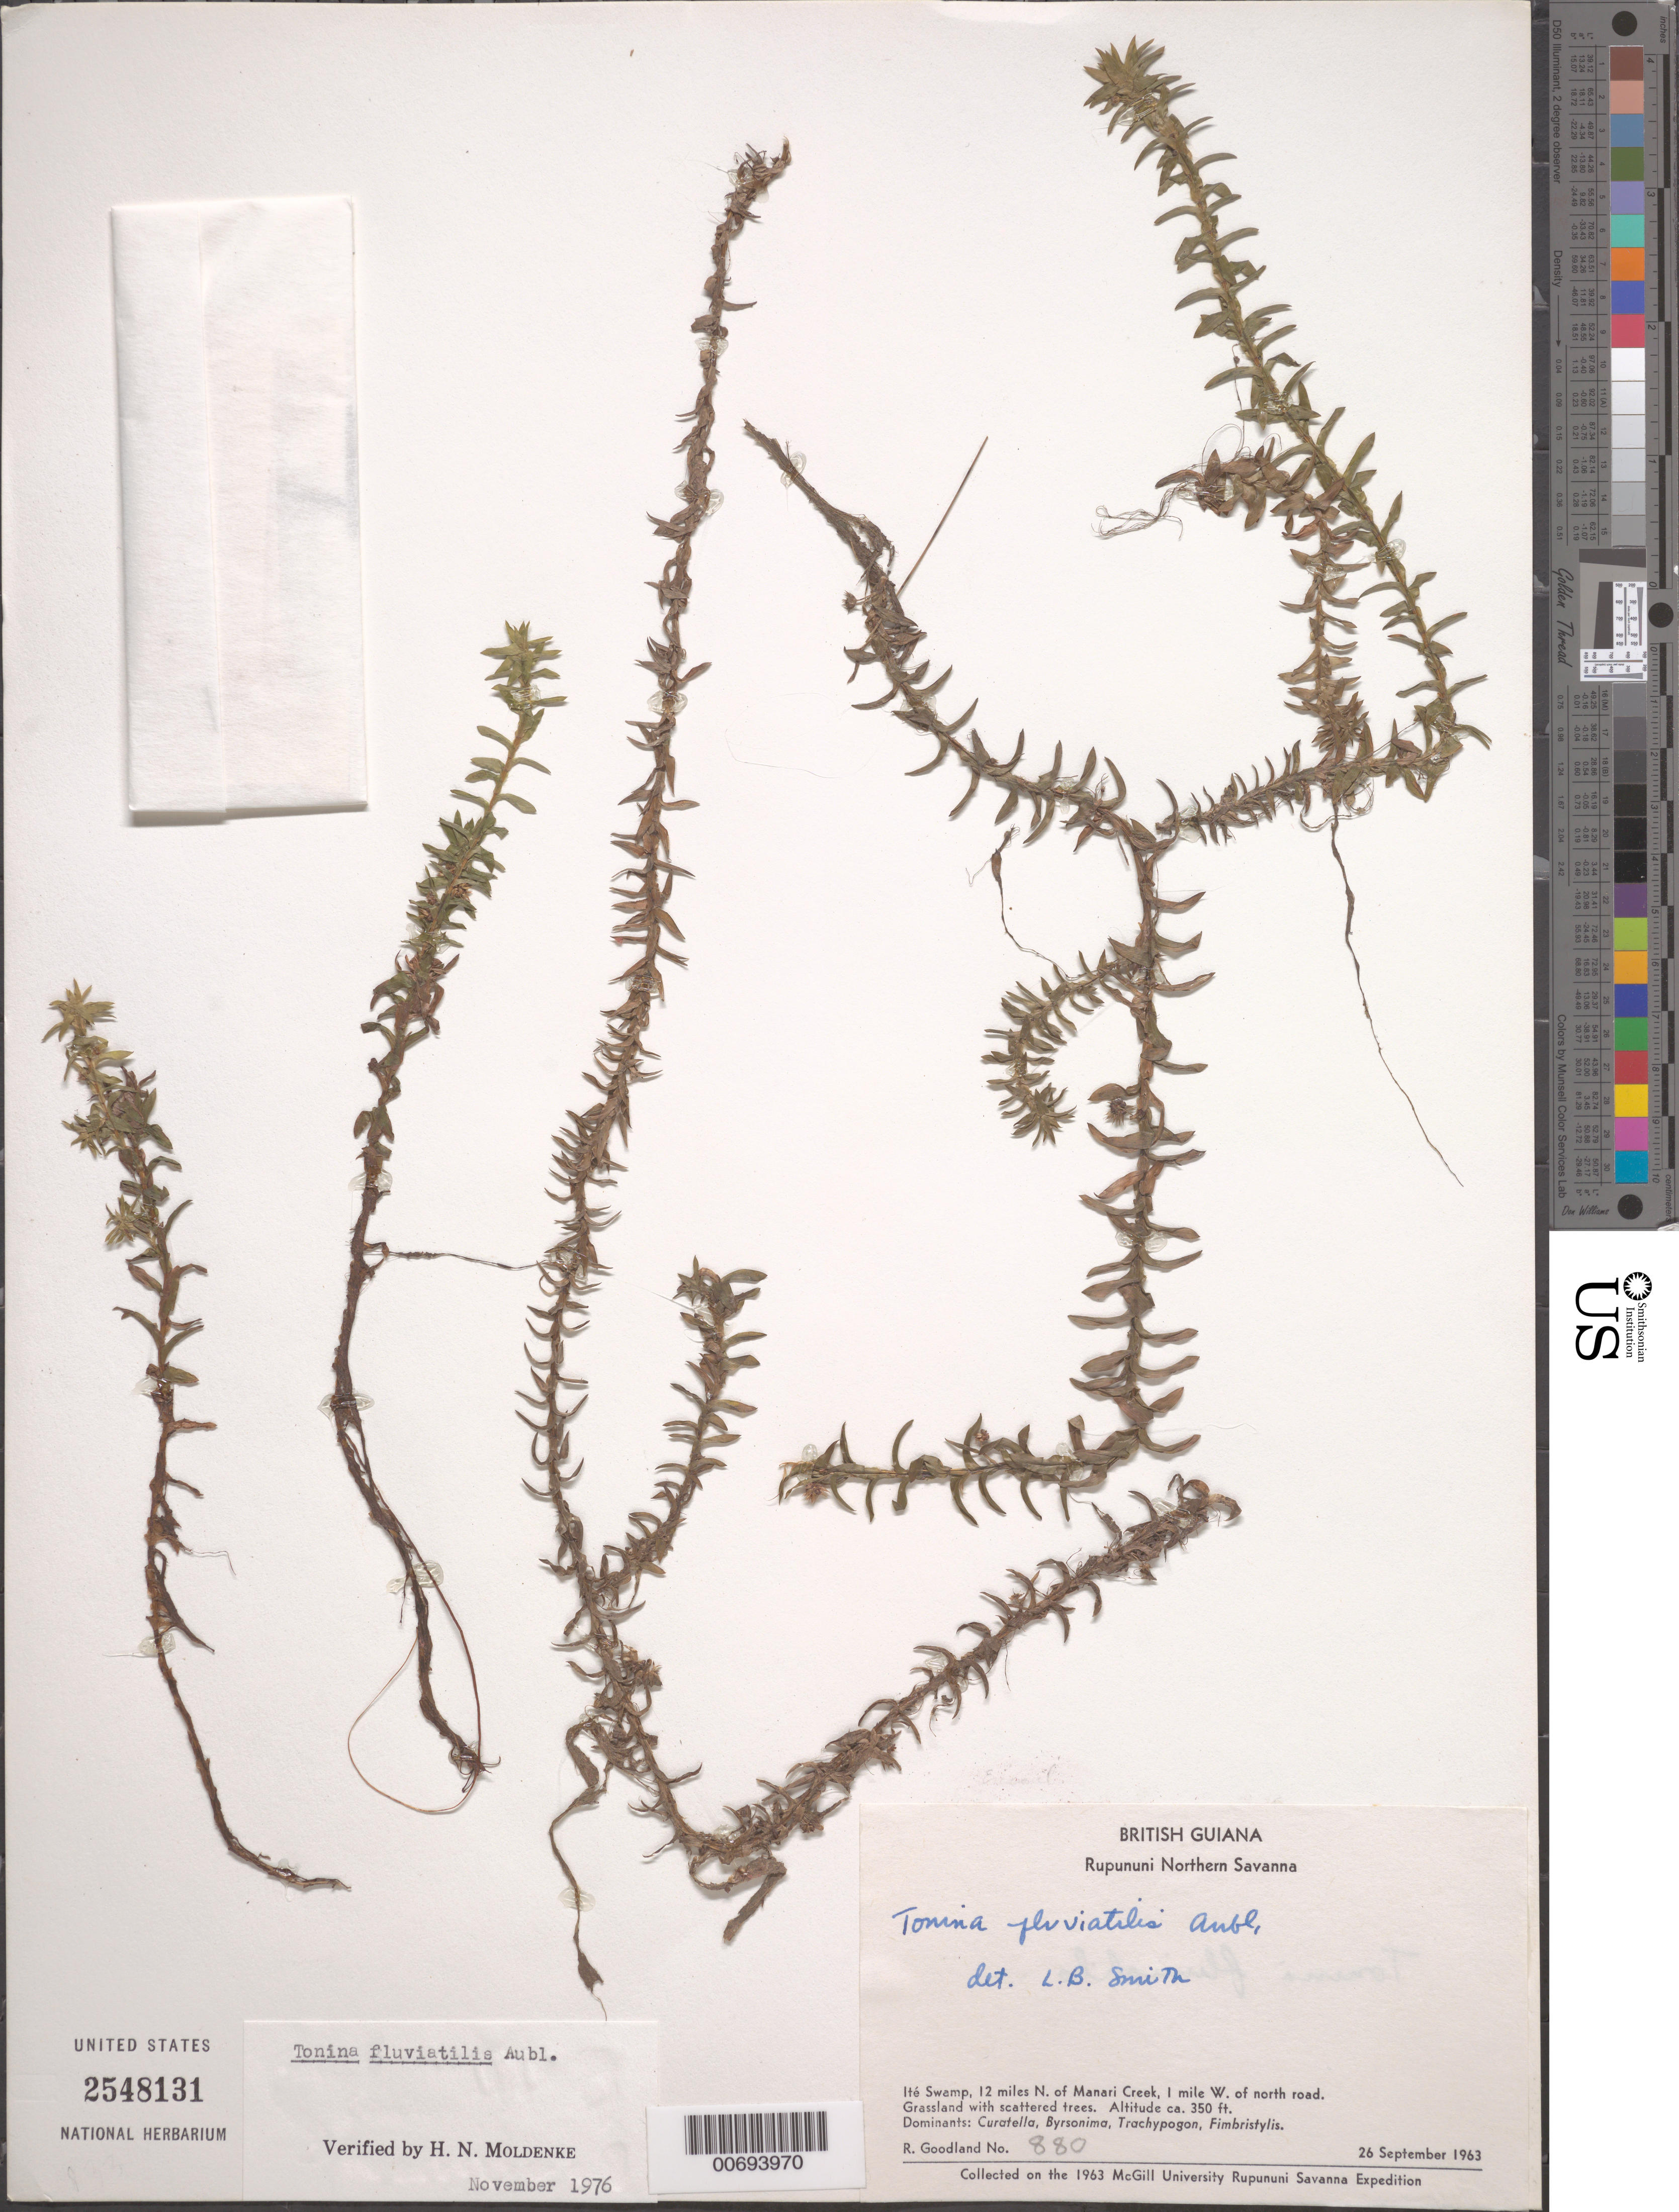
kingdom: Plantae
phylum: Tracheophyta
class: Liliopsida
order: Poales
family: Eriocaulaceae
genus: Tonina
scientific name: Tonina fluviatilis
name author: Aubl.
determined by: Moldenke, H. N.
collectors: R. Goodland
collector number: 880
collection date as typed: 26-Sep-63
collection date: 1963-09-26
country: Guyana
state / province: U. Takutu-U. Essequibo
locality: Rupununi Northern Savanna, Manari Creek, 12 mi. N of; 1 mi. W of North Road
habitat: Grassland with scattered trees. Dominants: Curatella, Byrsonima, Trachypogon, Fimbristylis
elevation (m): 107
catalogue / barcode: US 2548131